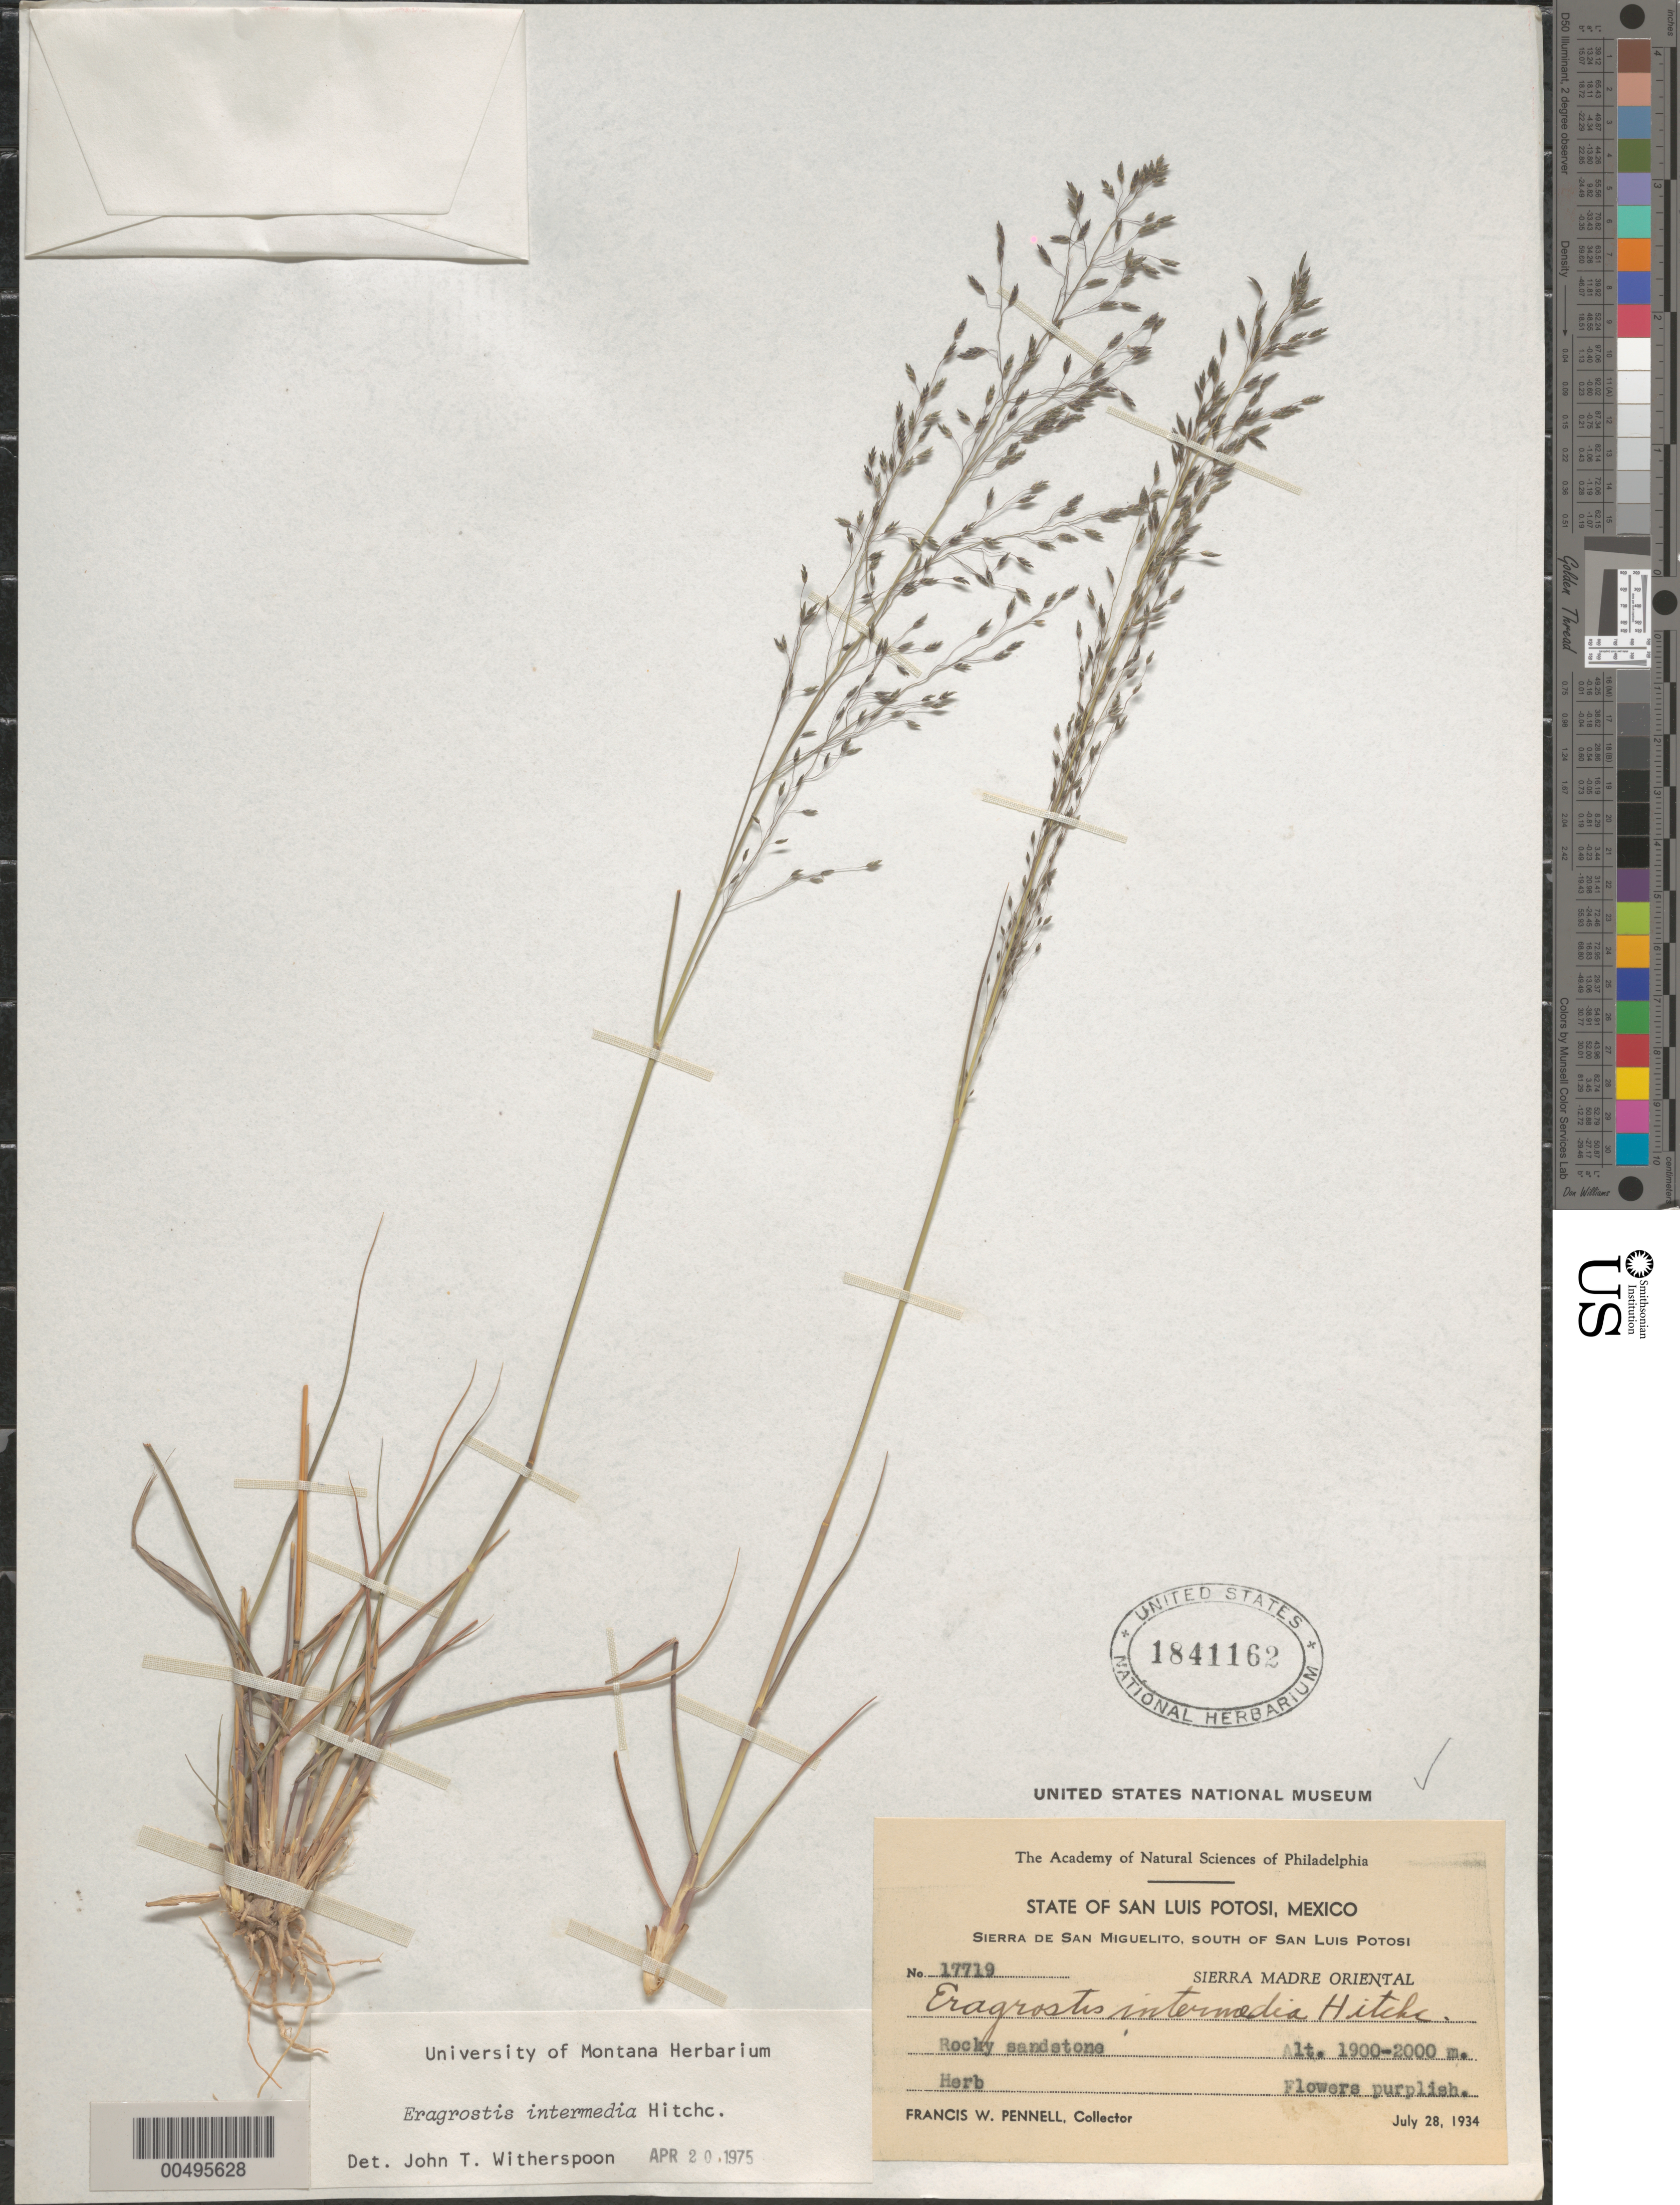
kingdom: Plantae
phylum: Tracheophyta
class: Liliopsida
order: Poales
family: Poaceae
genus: Eragrostis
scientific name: Eragrostis intermedia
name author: Hitchc.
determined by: Witherspoon, John T.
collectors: F. W. Pennell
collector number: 17719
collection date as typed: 28 Jul 1934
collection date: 1934-07-28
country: Mexico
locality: Sierra de San Miguelito, S of San Luis Potosi, Sierra Madre Oriental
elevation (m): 1900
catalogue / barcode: US 1841162